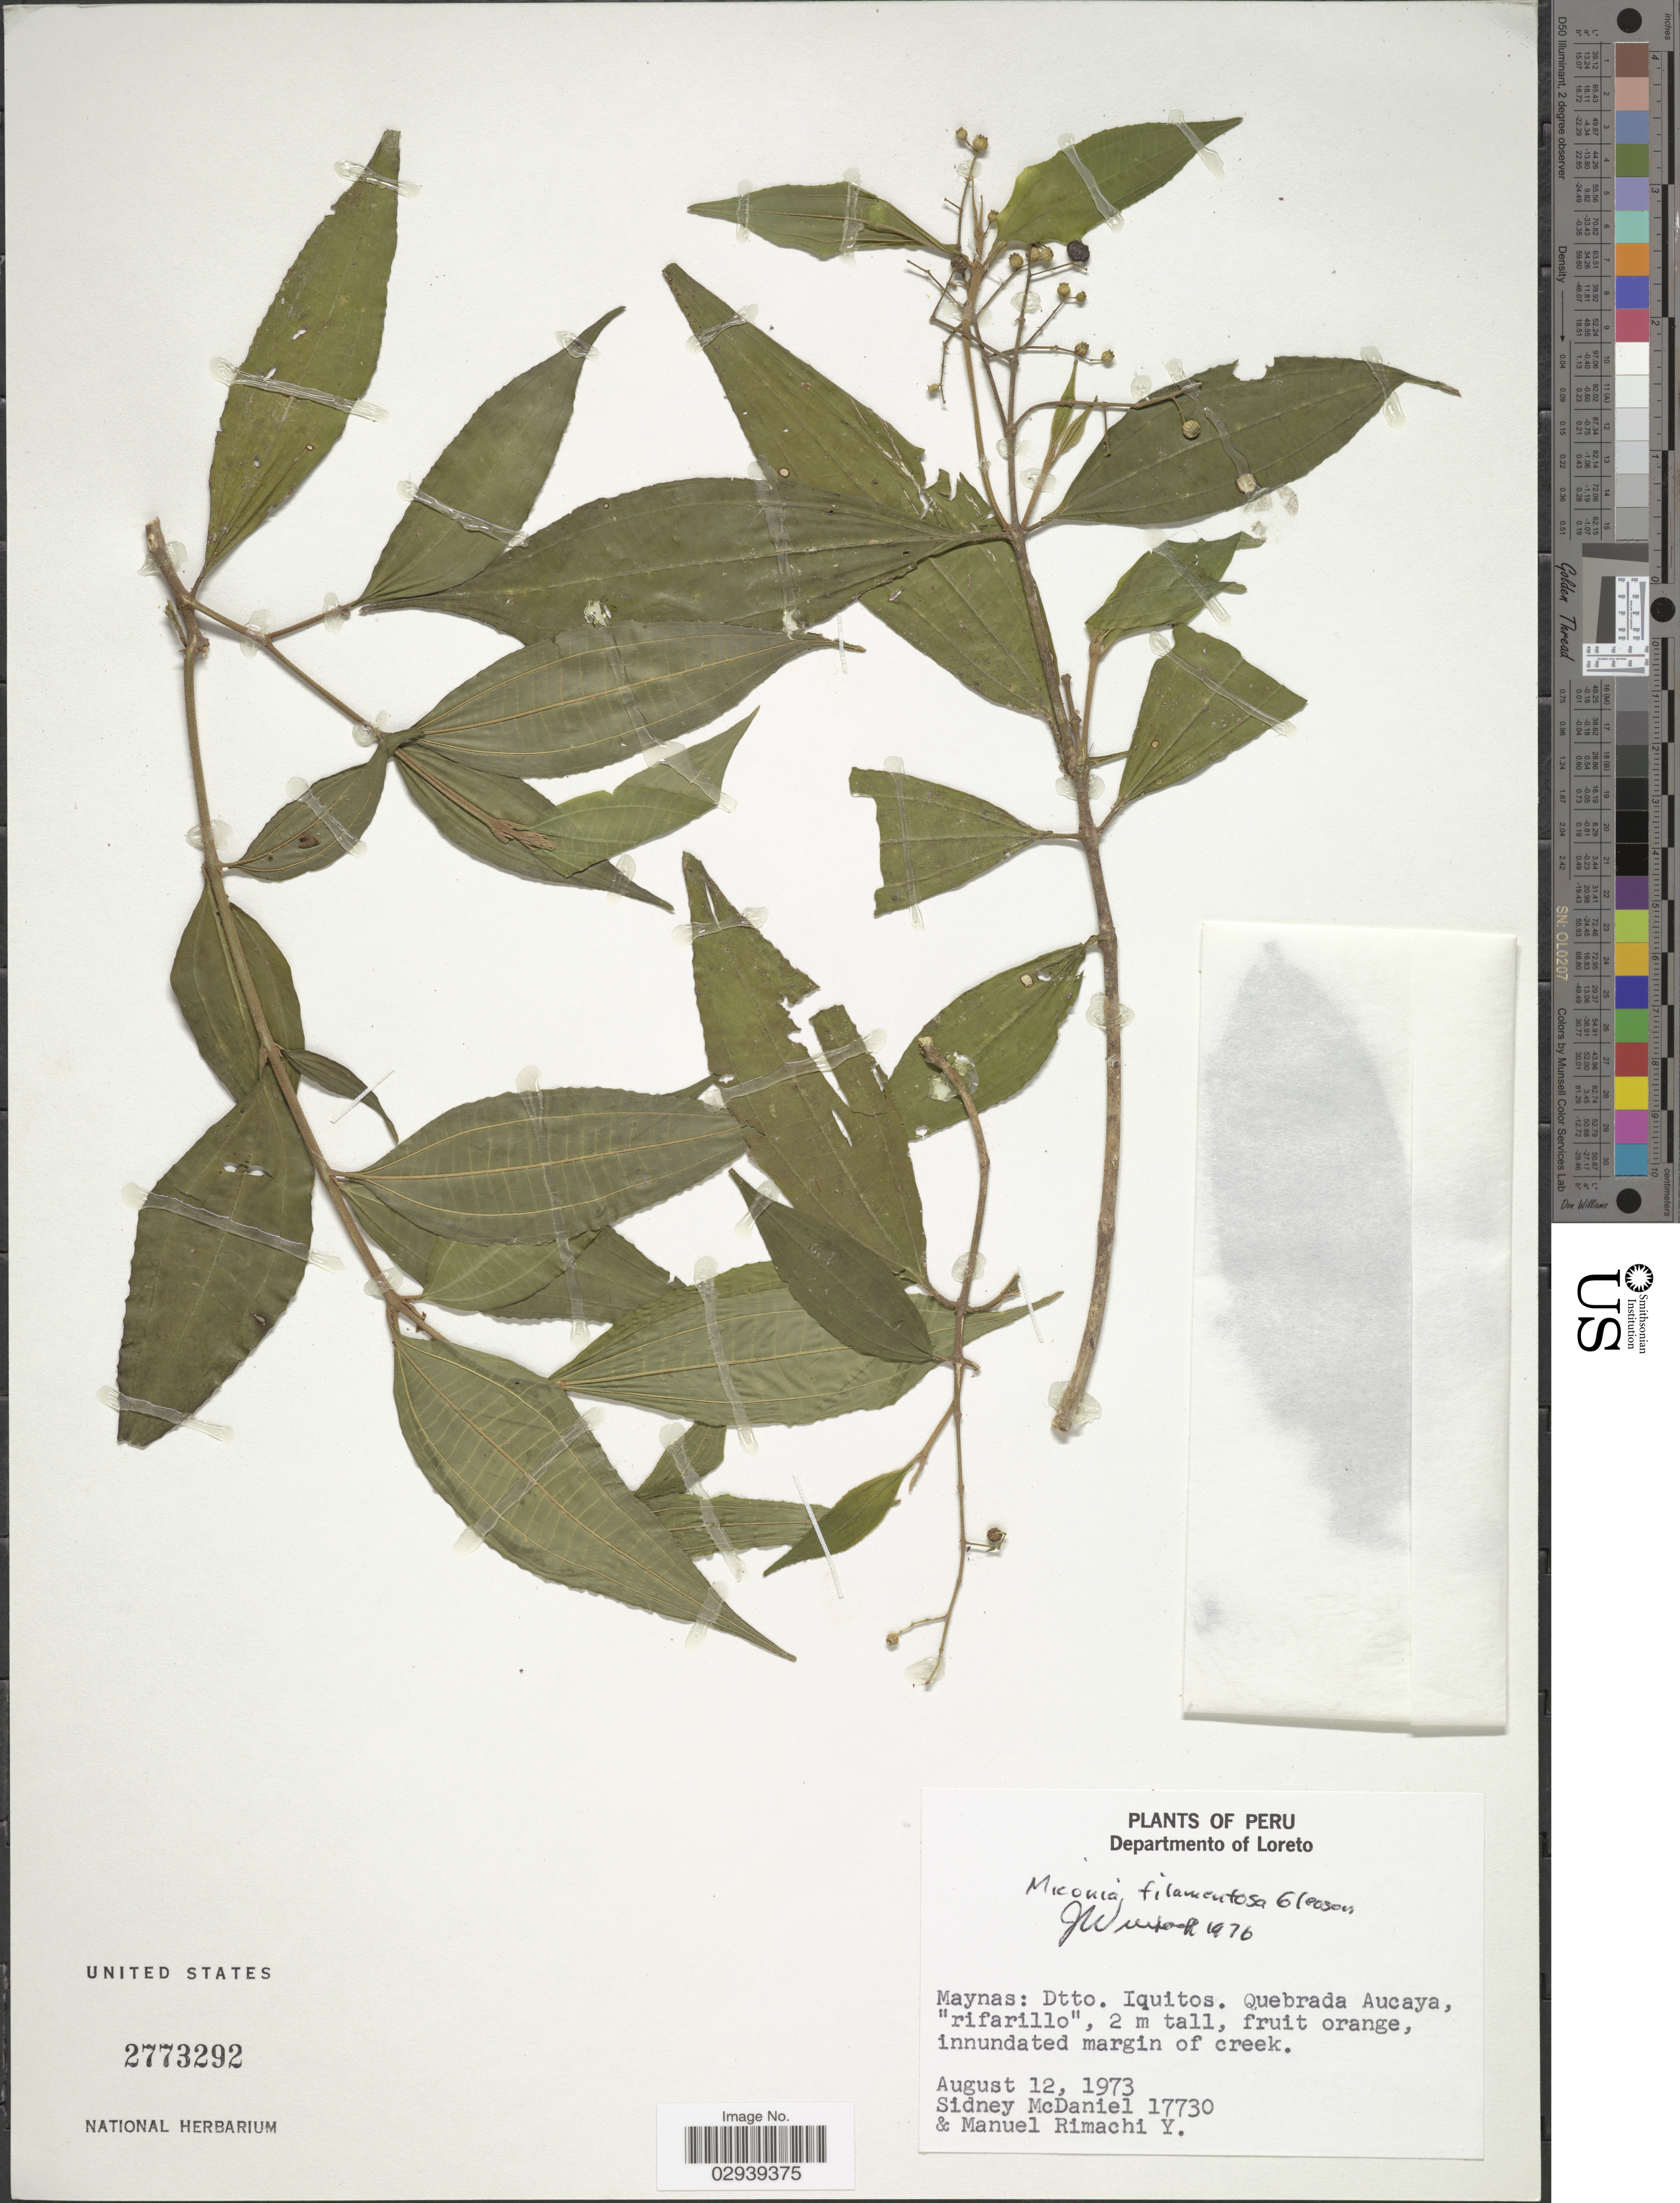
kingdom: Plantae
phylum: Tracheophyta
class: Magnoliopsida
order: Myrtales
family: Melastomataceae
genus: Miconia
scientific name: Miconia filamentosa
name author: Gleason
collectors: S. McDaniel & M. Rimachi Y.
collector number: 17730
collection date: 1973-08-12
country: Peru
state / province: Loreto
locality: Departmento of Loreto, Maynas: Dtto. Iquitos. Quebrada Aucaya.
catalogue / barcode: US 2773292